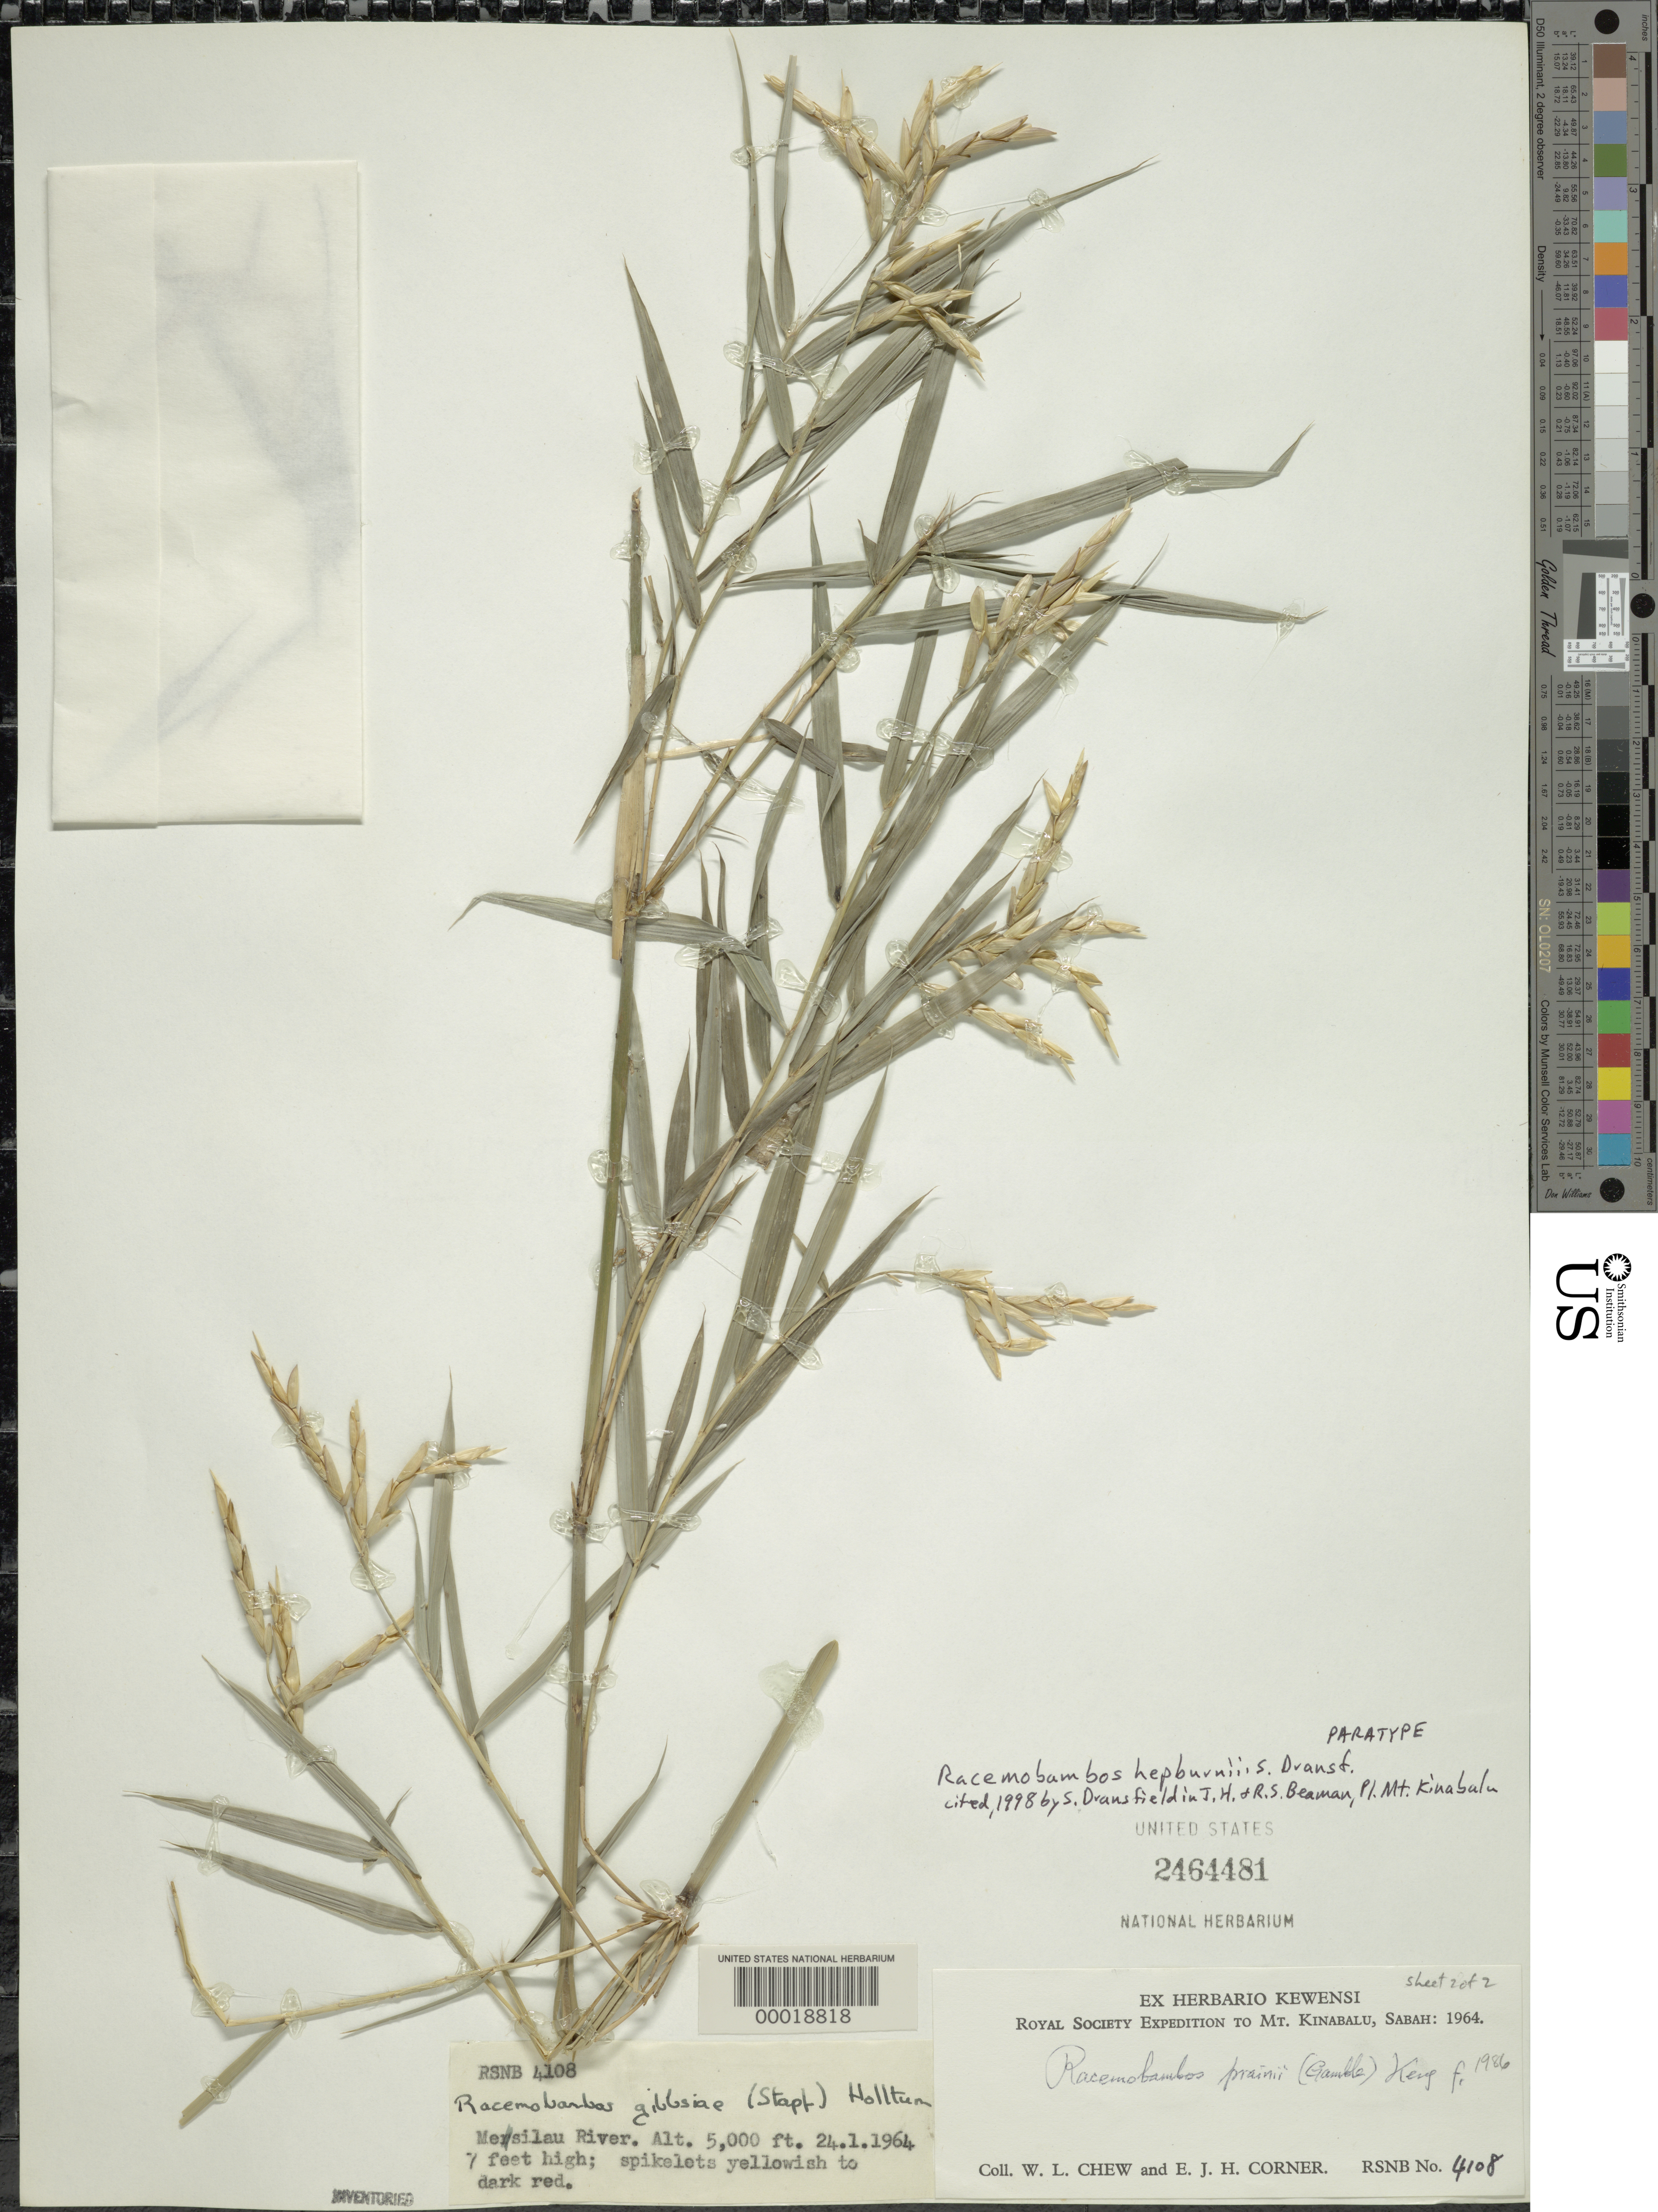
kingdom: Plantae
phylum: Tracheophyta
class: Liliopsida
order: Poales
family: Poaceae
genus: Racemobambos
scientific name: Racemobambos hepburnii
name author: S. Dransf.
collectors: W. Chew & E. Corner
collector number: Rsnb 4108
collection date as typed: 24 Jan 1964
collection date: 1964-01-24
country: Malaysia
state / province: Sabah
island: Borneo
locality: Mt. kinabalu, mesilau river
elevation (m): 1525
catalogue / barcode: US 2464481